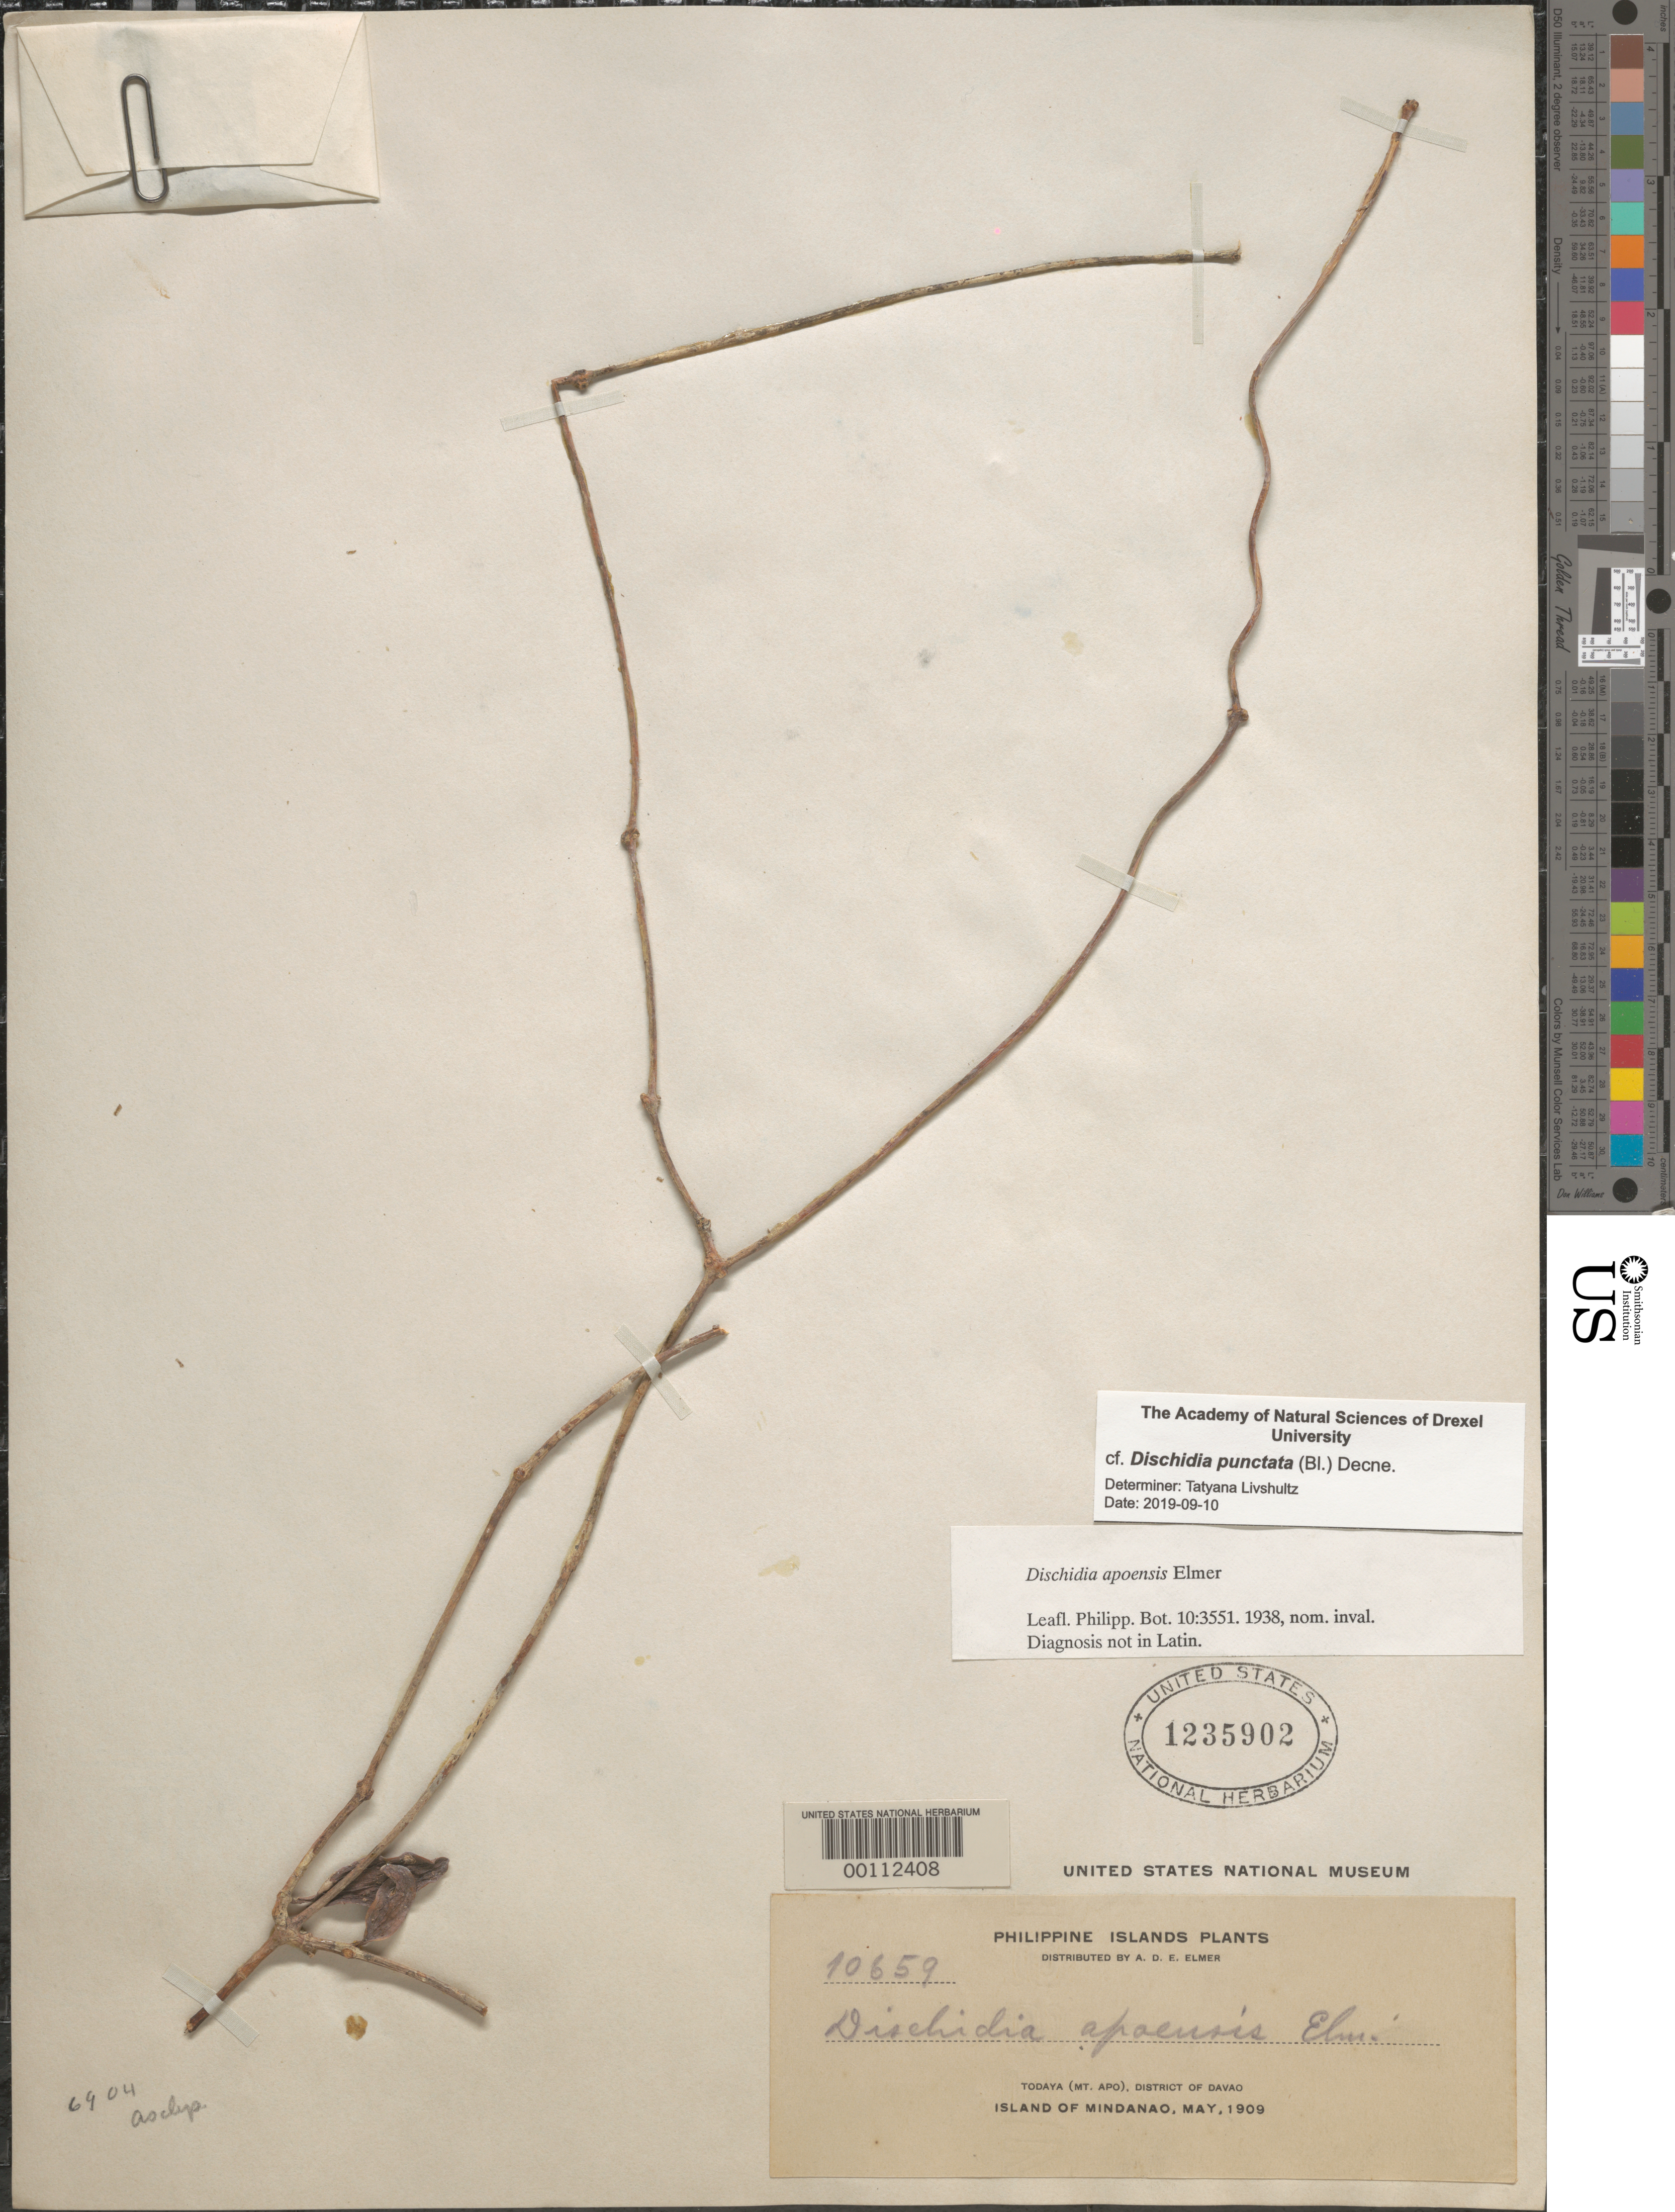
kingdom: Plantae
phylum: Tracheophyta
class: Magnoliopsida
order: Gentianales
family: Apocynaceae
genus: Dischidia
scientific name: Dischidia apoensis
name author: Elmer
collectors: A. D. E. Elmer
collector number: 10659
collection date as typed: May 1909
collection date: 1909-05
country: Philippines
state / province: Davao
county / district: Davao del Norte / Davao del Sur / Davao Oriental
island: Mindanao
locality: Todaya, Mt. Apo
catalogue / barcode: US 1235902